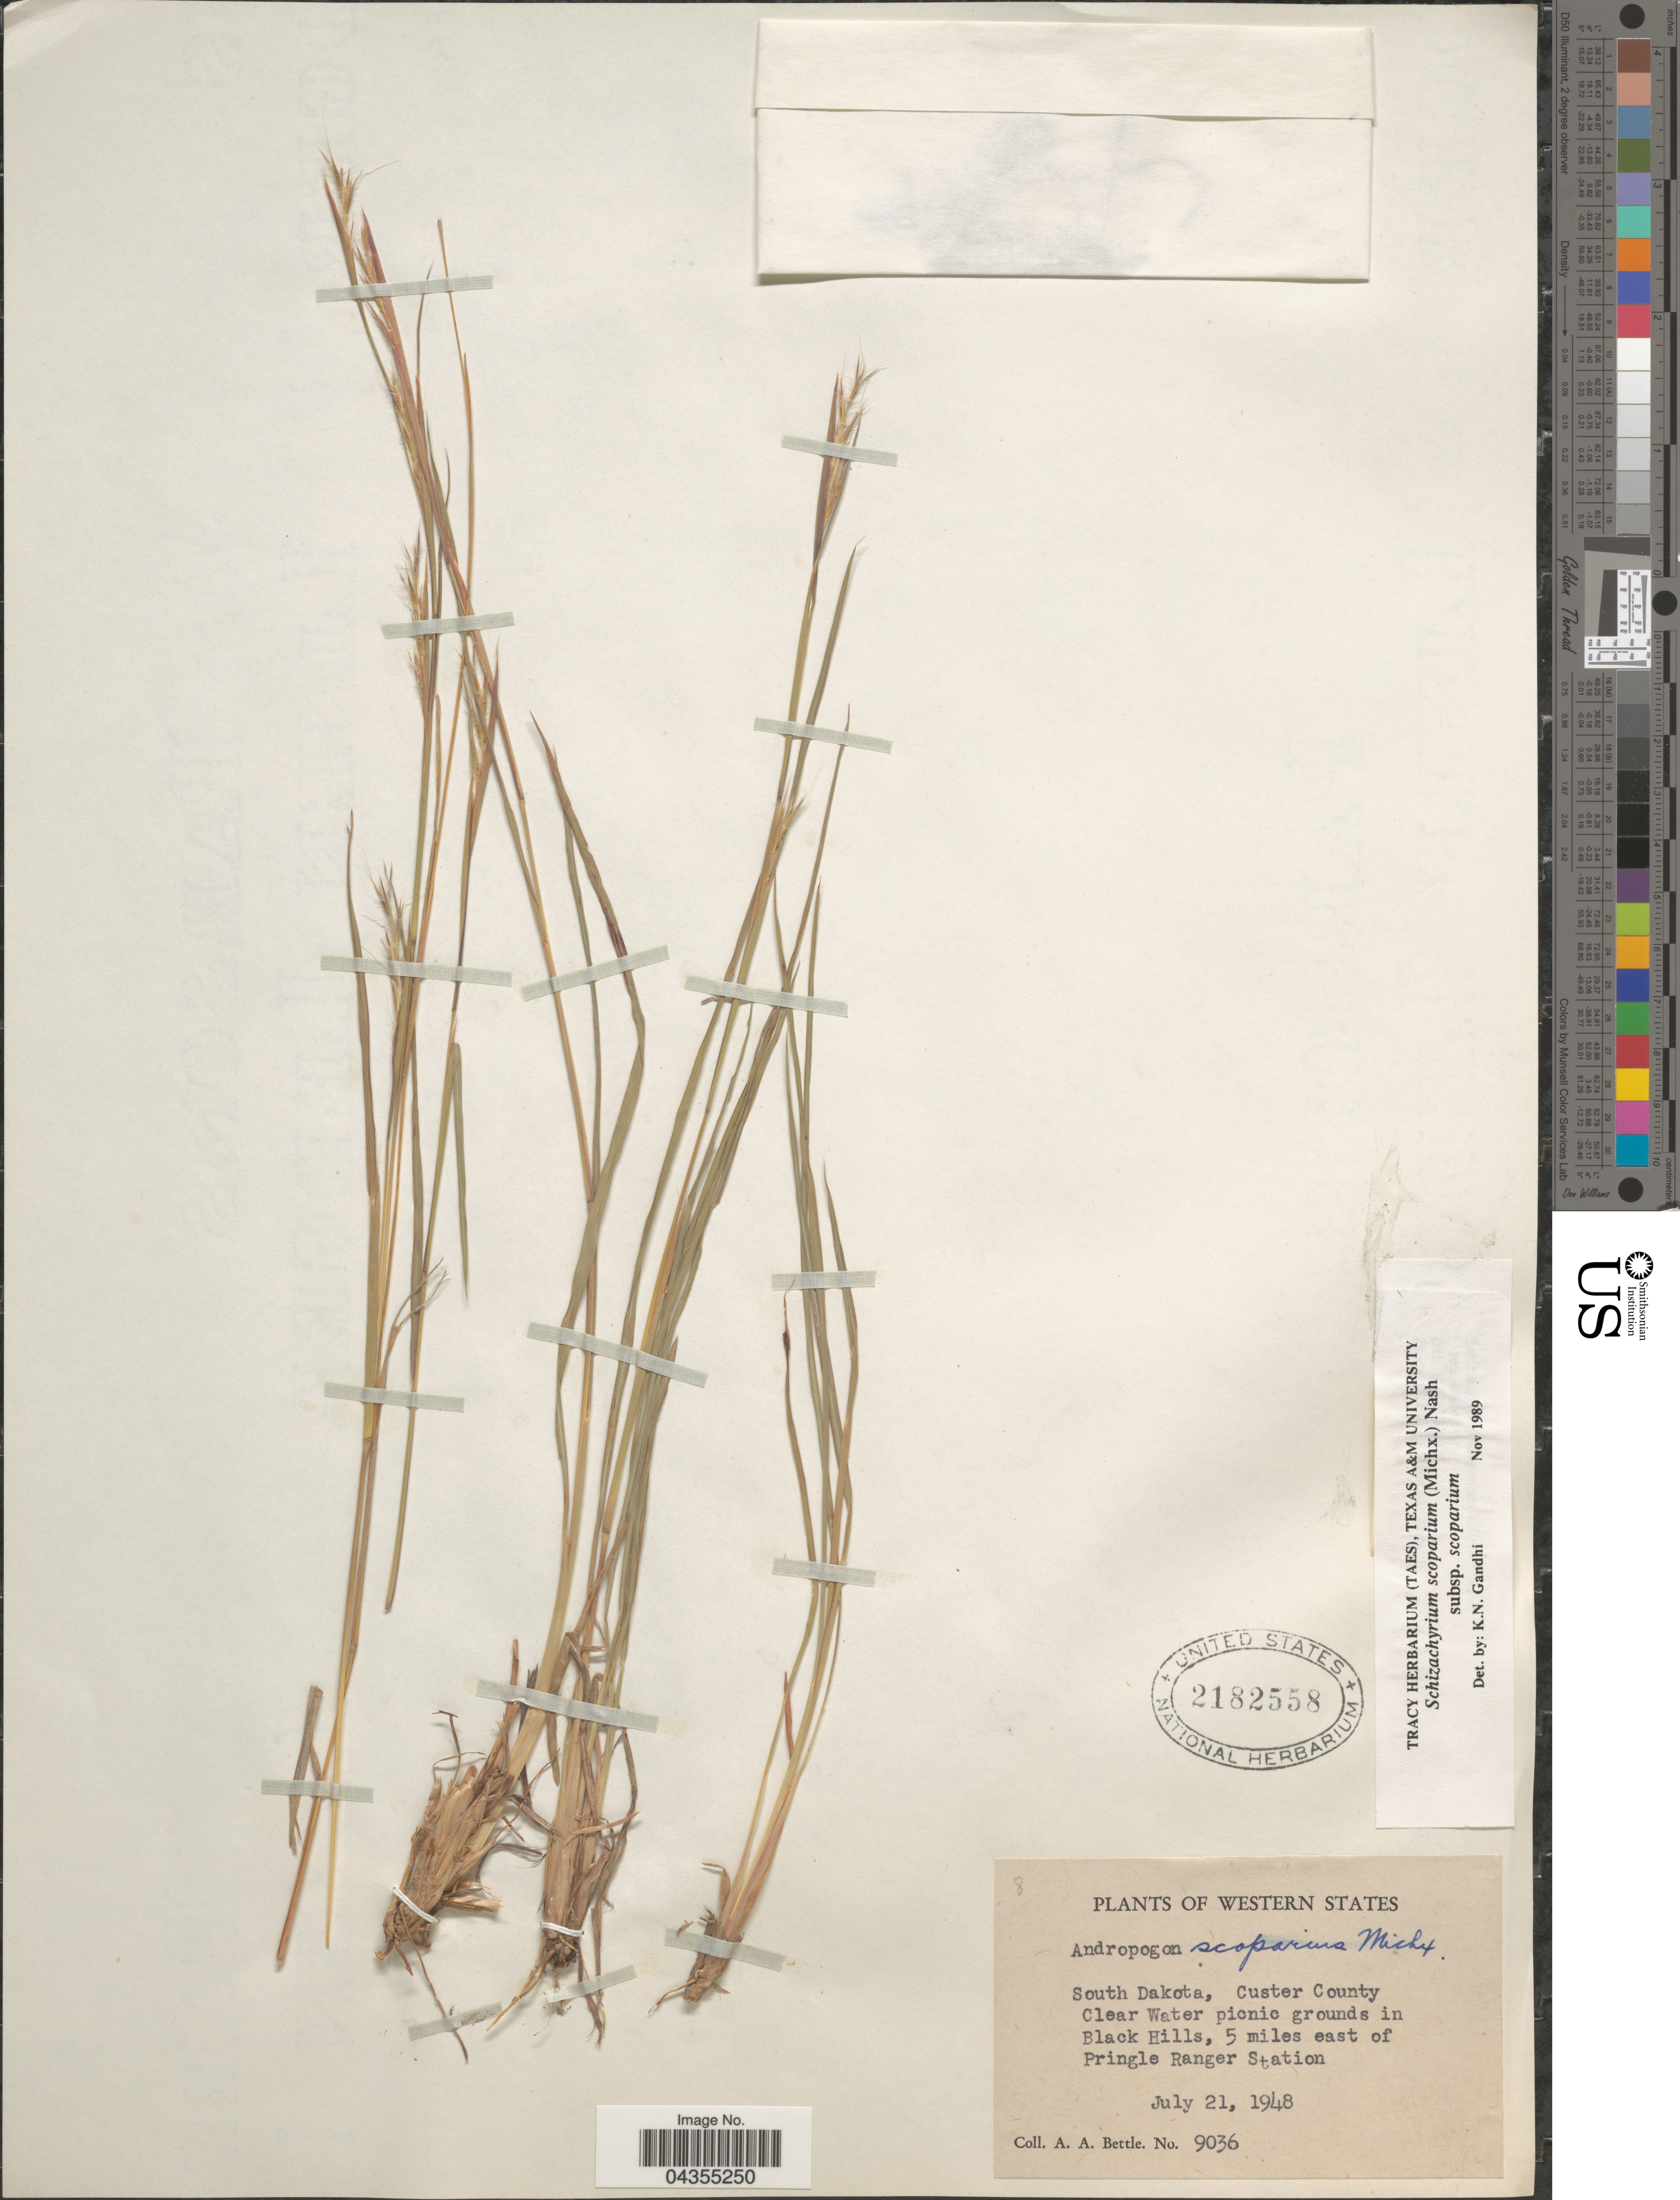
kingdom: Plantae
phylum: Tracheophyta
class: Liliopsida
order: Poales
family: Poaceae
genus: Schizachyrium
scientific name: Schizachyrium scoparium var. scoparium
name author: (Michx.) Nash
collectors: A. Bettle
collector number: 9036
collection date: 1948-07-21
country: United States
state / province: South Dakota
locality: Western States. Custer County. Clear Water picnic grounds in Black Hills, 5 miles east of Pringle Ranger Station.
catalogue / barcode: US 2182558